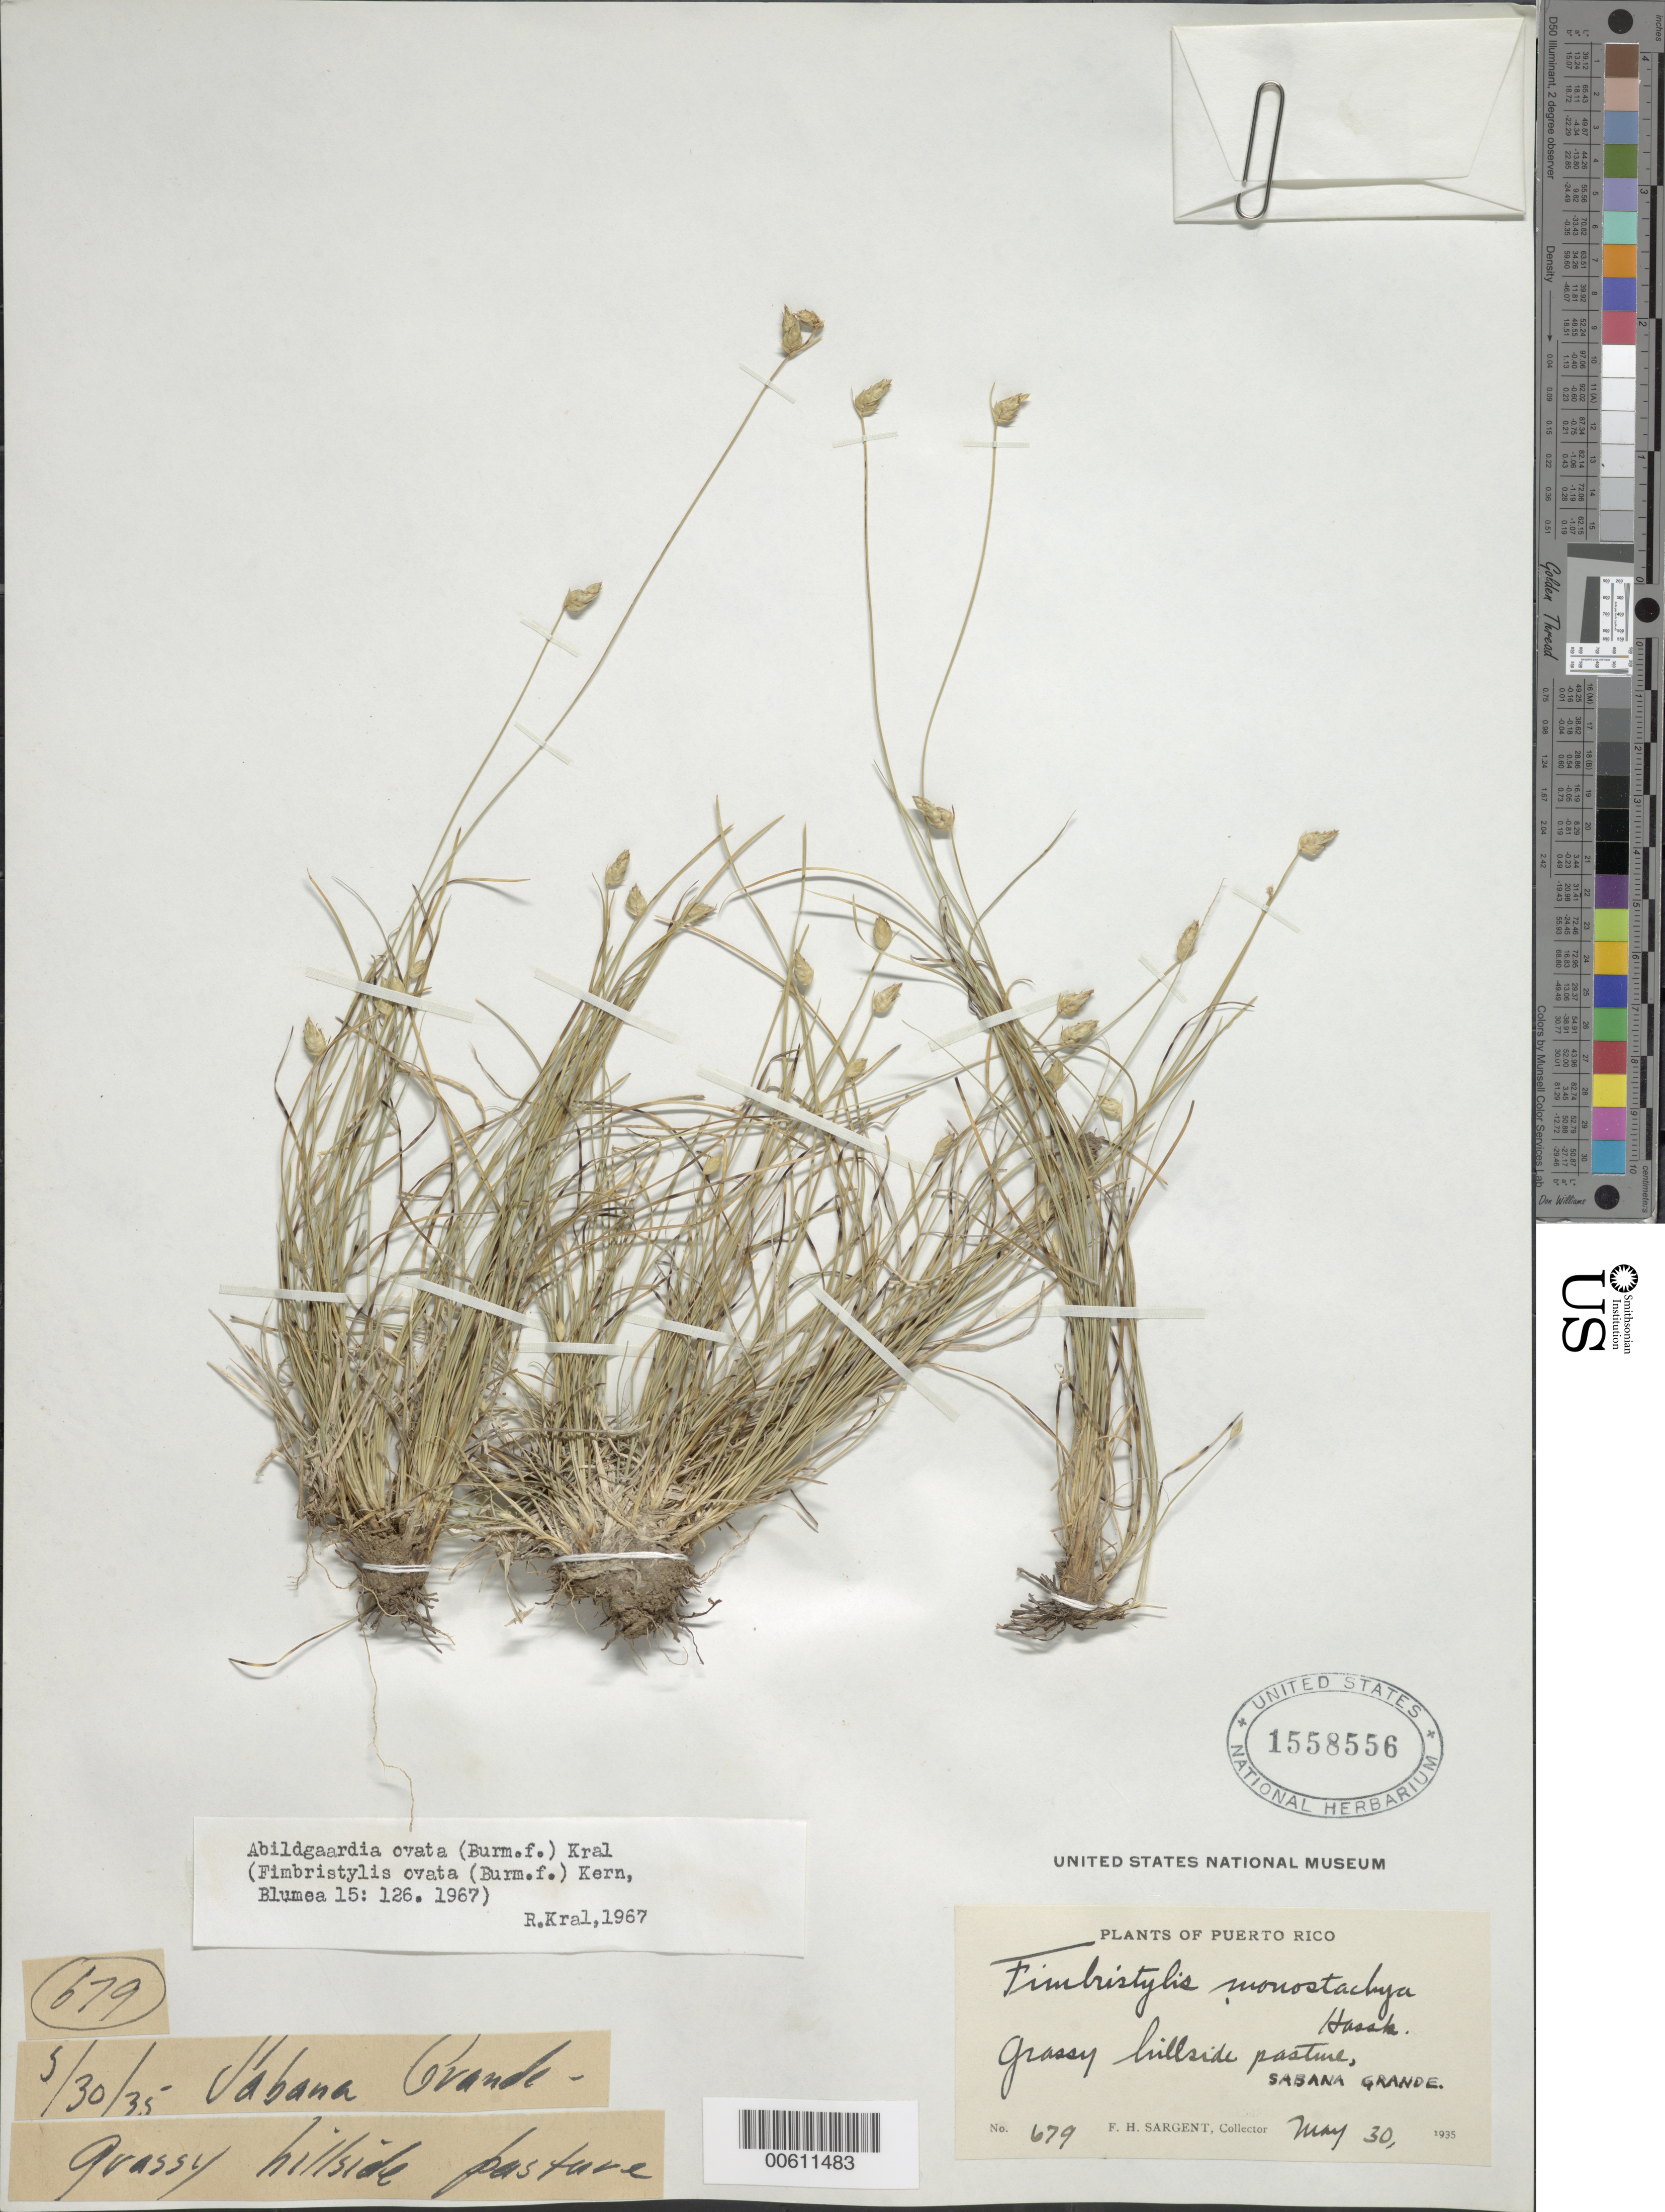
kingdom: Plantae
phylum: Tracheophyta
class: Liliopsida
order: Poales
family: Cyperaceae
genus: Abildgaardia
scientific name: Abildgaardia ovata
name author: (Burm. f.) Kral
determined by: Strong, M. T., (US), Smithsonian Institution - National Museum of Natural History (UNITED STATES)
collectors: F. H. Sargent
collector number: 679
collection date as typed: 30 May 1935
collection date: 1935-05-30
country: Puerto Rico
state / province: Sabana Grande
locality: Sabana Grande.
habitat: Grassy hillside pasture.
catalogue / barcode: US 1558556